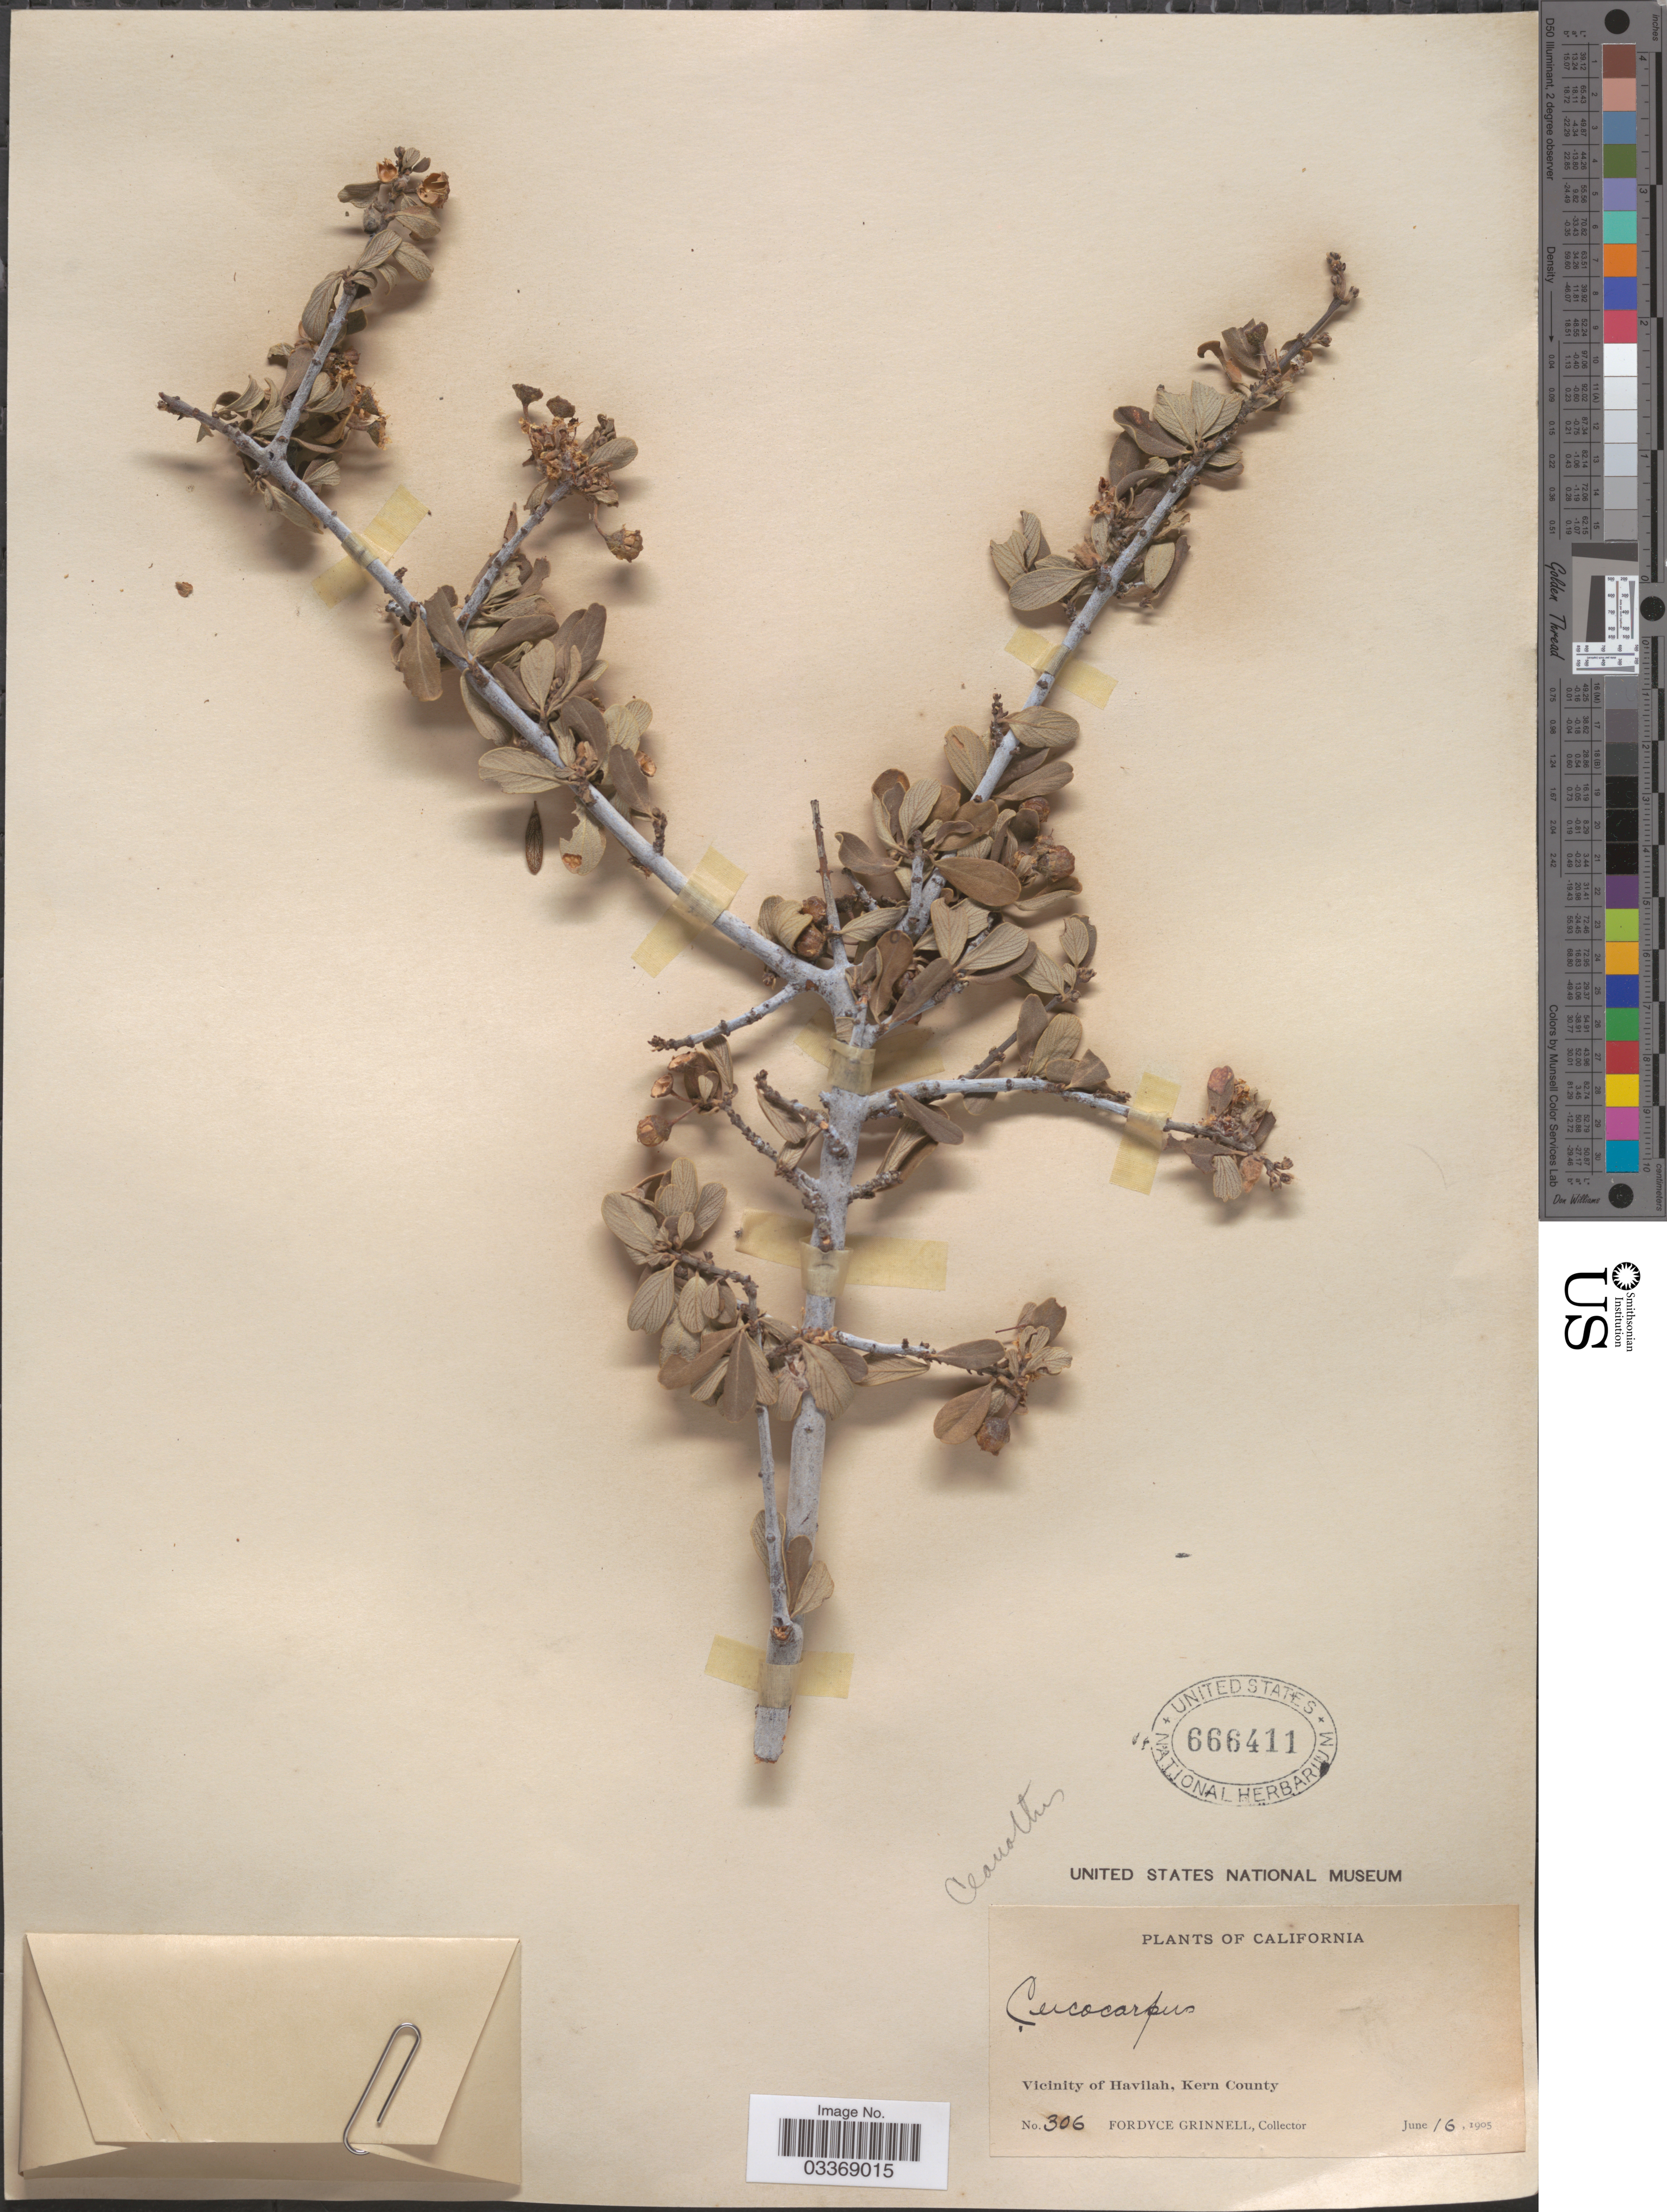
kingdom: Plantae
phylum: Tracheophyta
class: Magnoliopsida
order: Rosales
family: Rhamnaceae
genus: Ceanothus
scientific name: Ceanothus cuneatus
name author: (Hook.) Nutt.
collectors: F. Grinnell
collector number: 306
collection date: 1905-06-16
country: United States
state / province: California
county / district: Kern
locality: Vicinity of Havilah, Kern County.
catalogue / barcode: US 666411